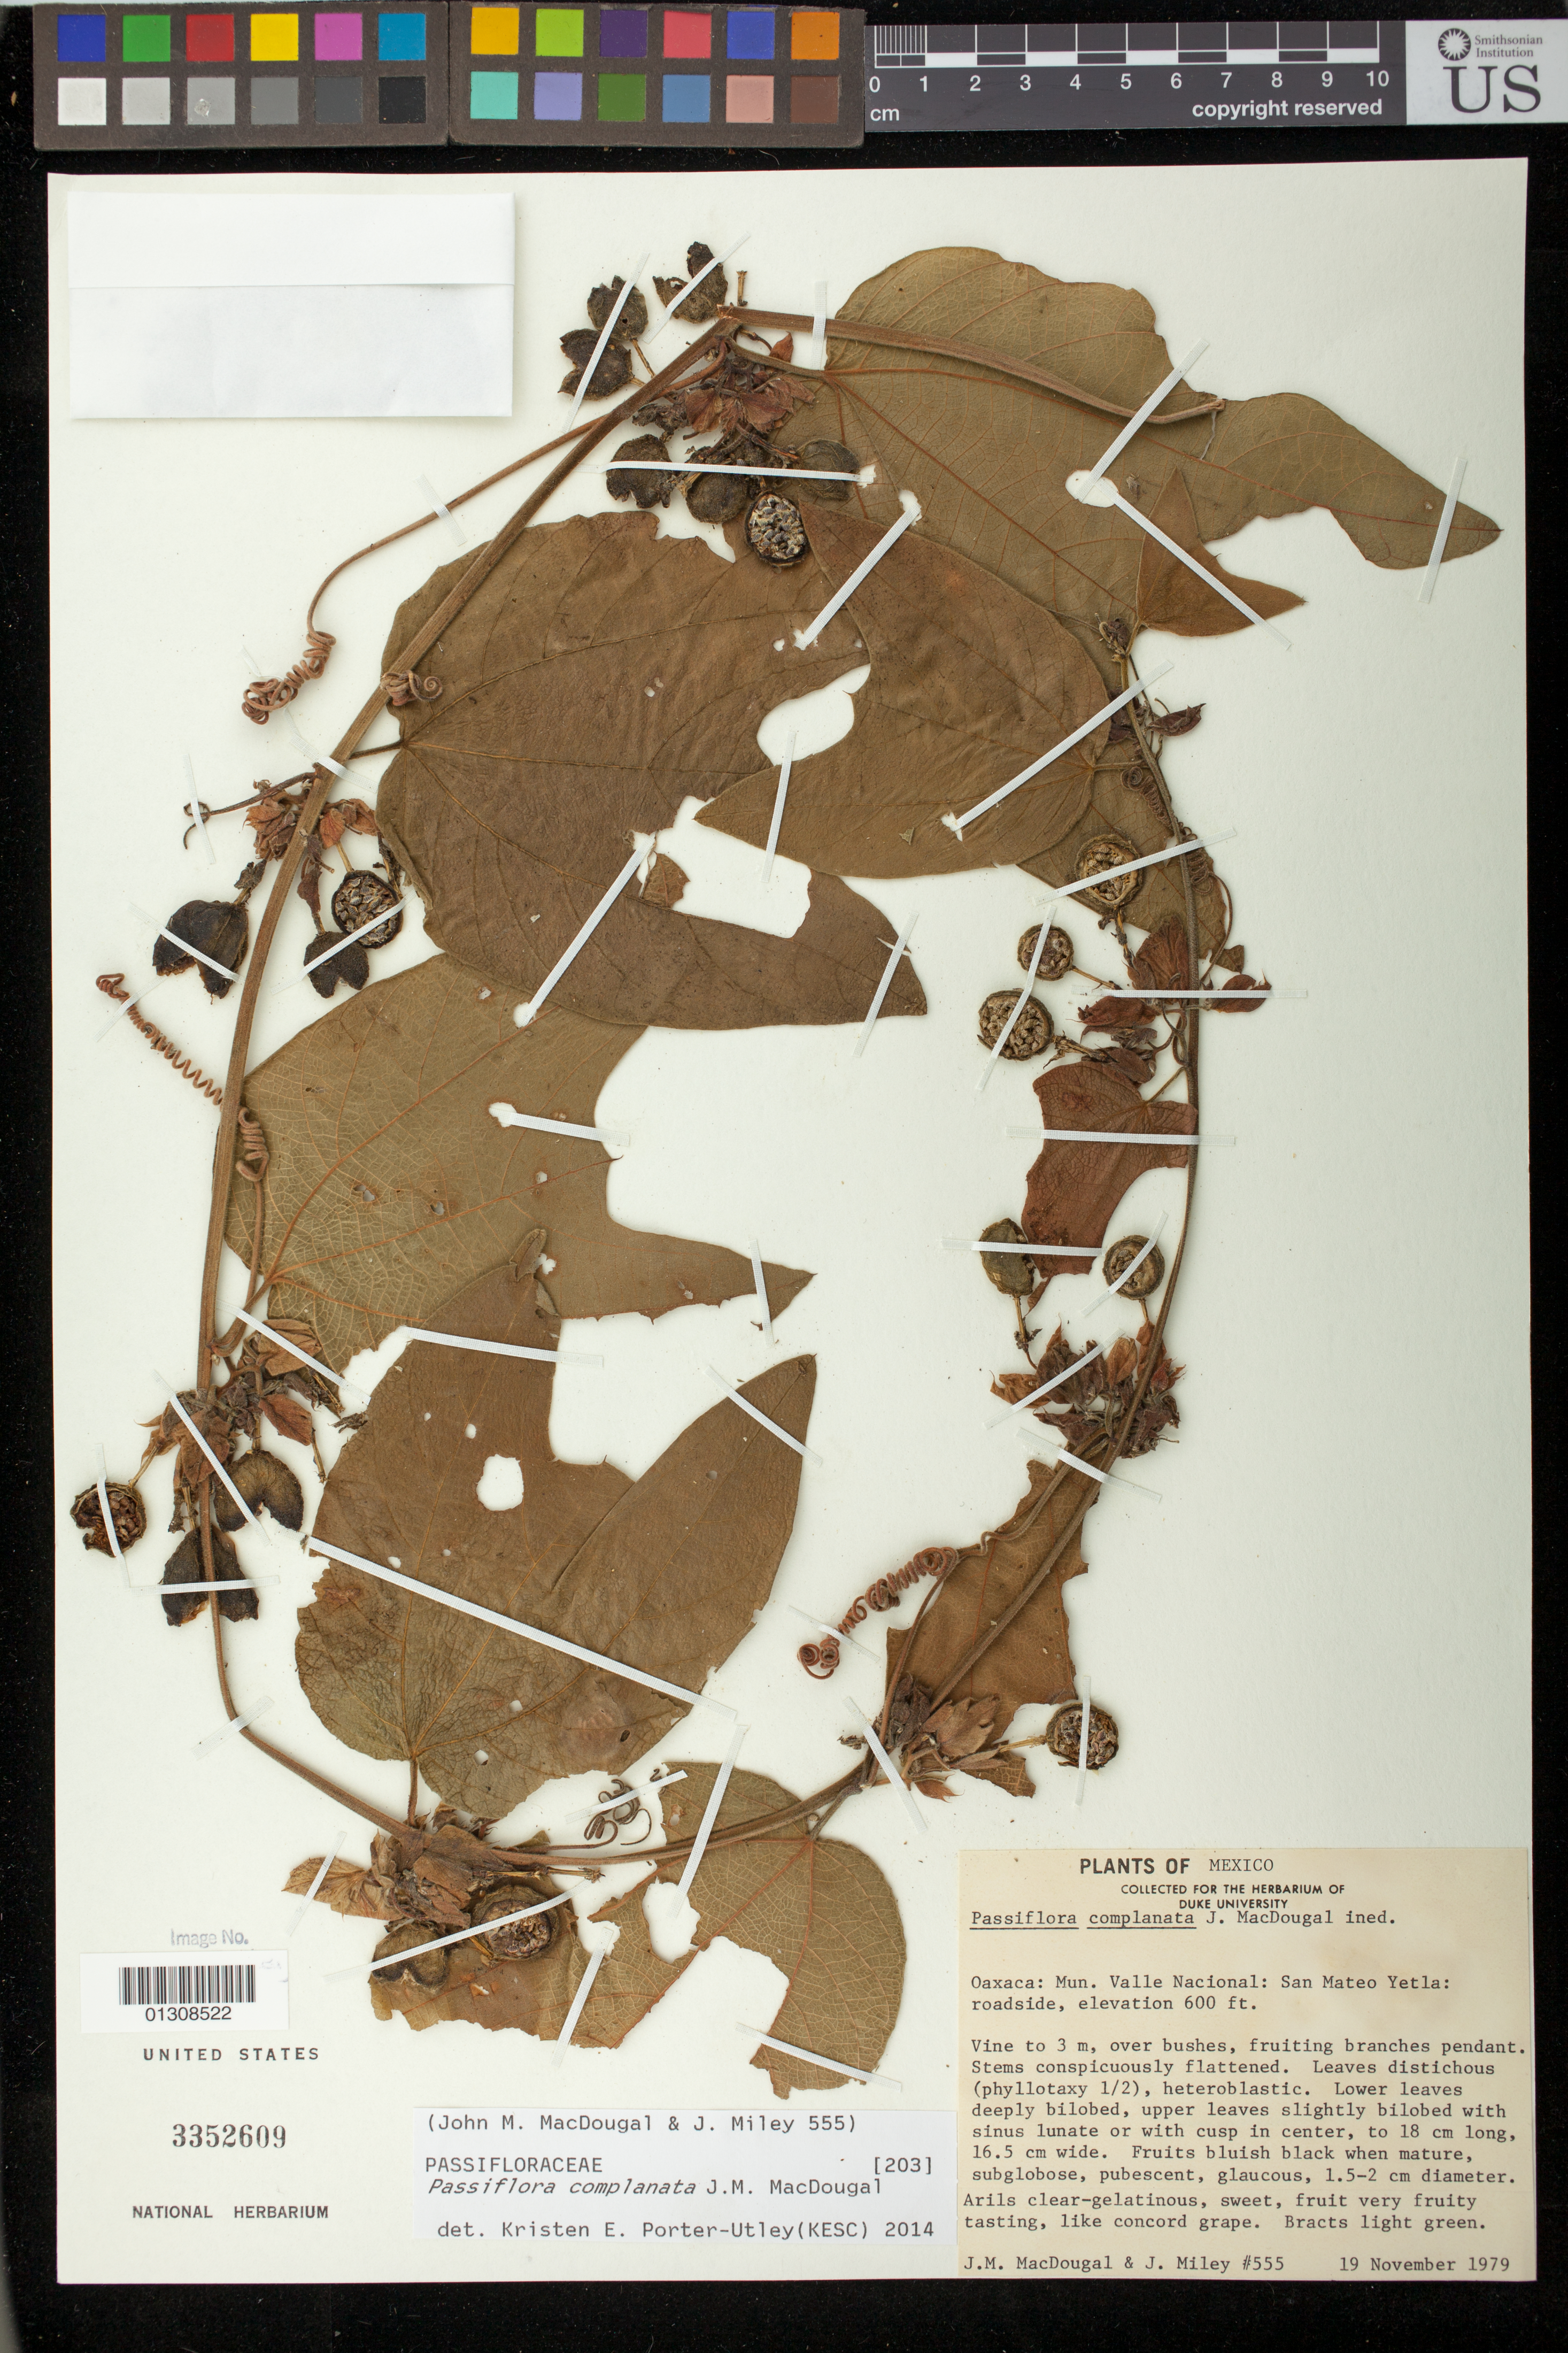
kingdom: Plantae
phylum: Tracheophyta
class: Magnoliopsida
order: Malpighiales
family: Passifloraceae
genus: Passiflora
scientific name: Passiflora complanata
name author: J.M. MacDougal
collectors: J. M. MacDougal & J. Miley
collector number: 555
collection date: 1979-11-19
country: México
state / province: Oaxaca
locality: Mun. Valle Nacional: San Mateo Yetla: roadside.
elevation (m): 183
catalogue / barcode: US 3352609